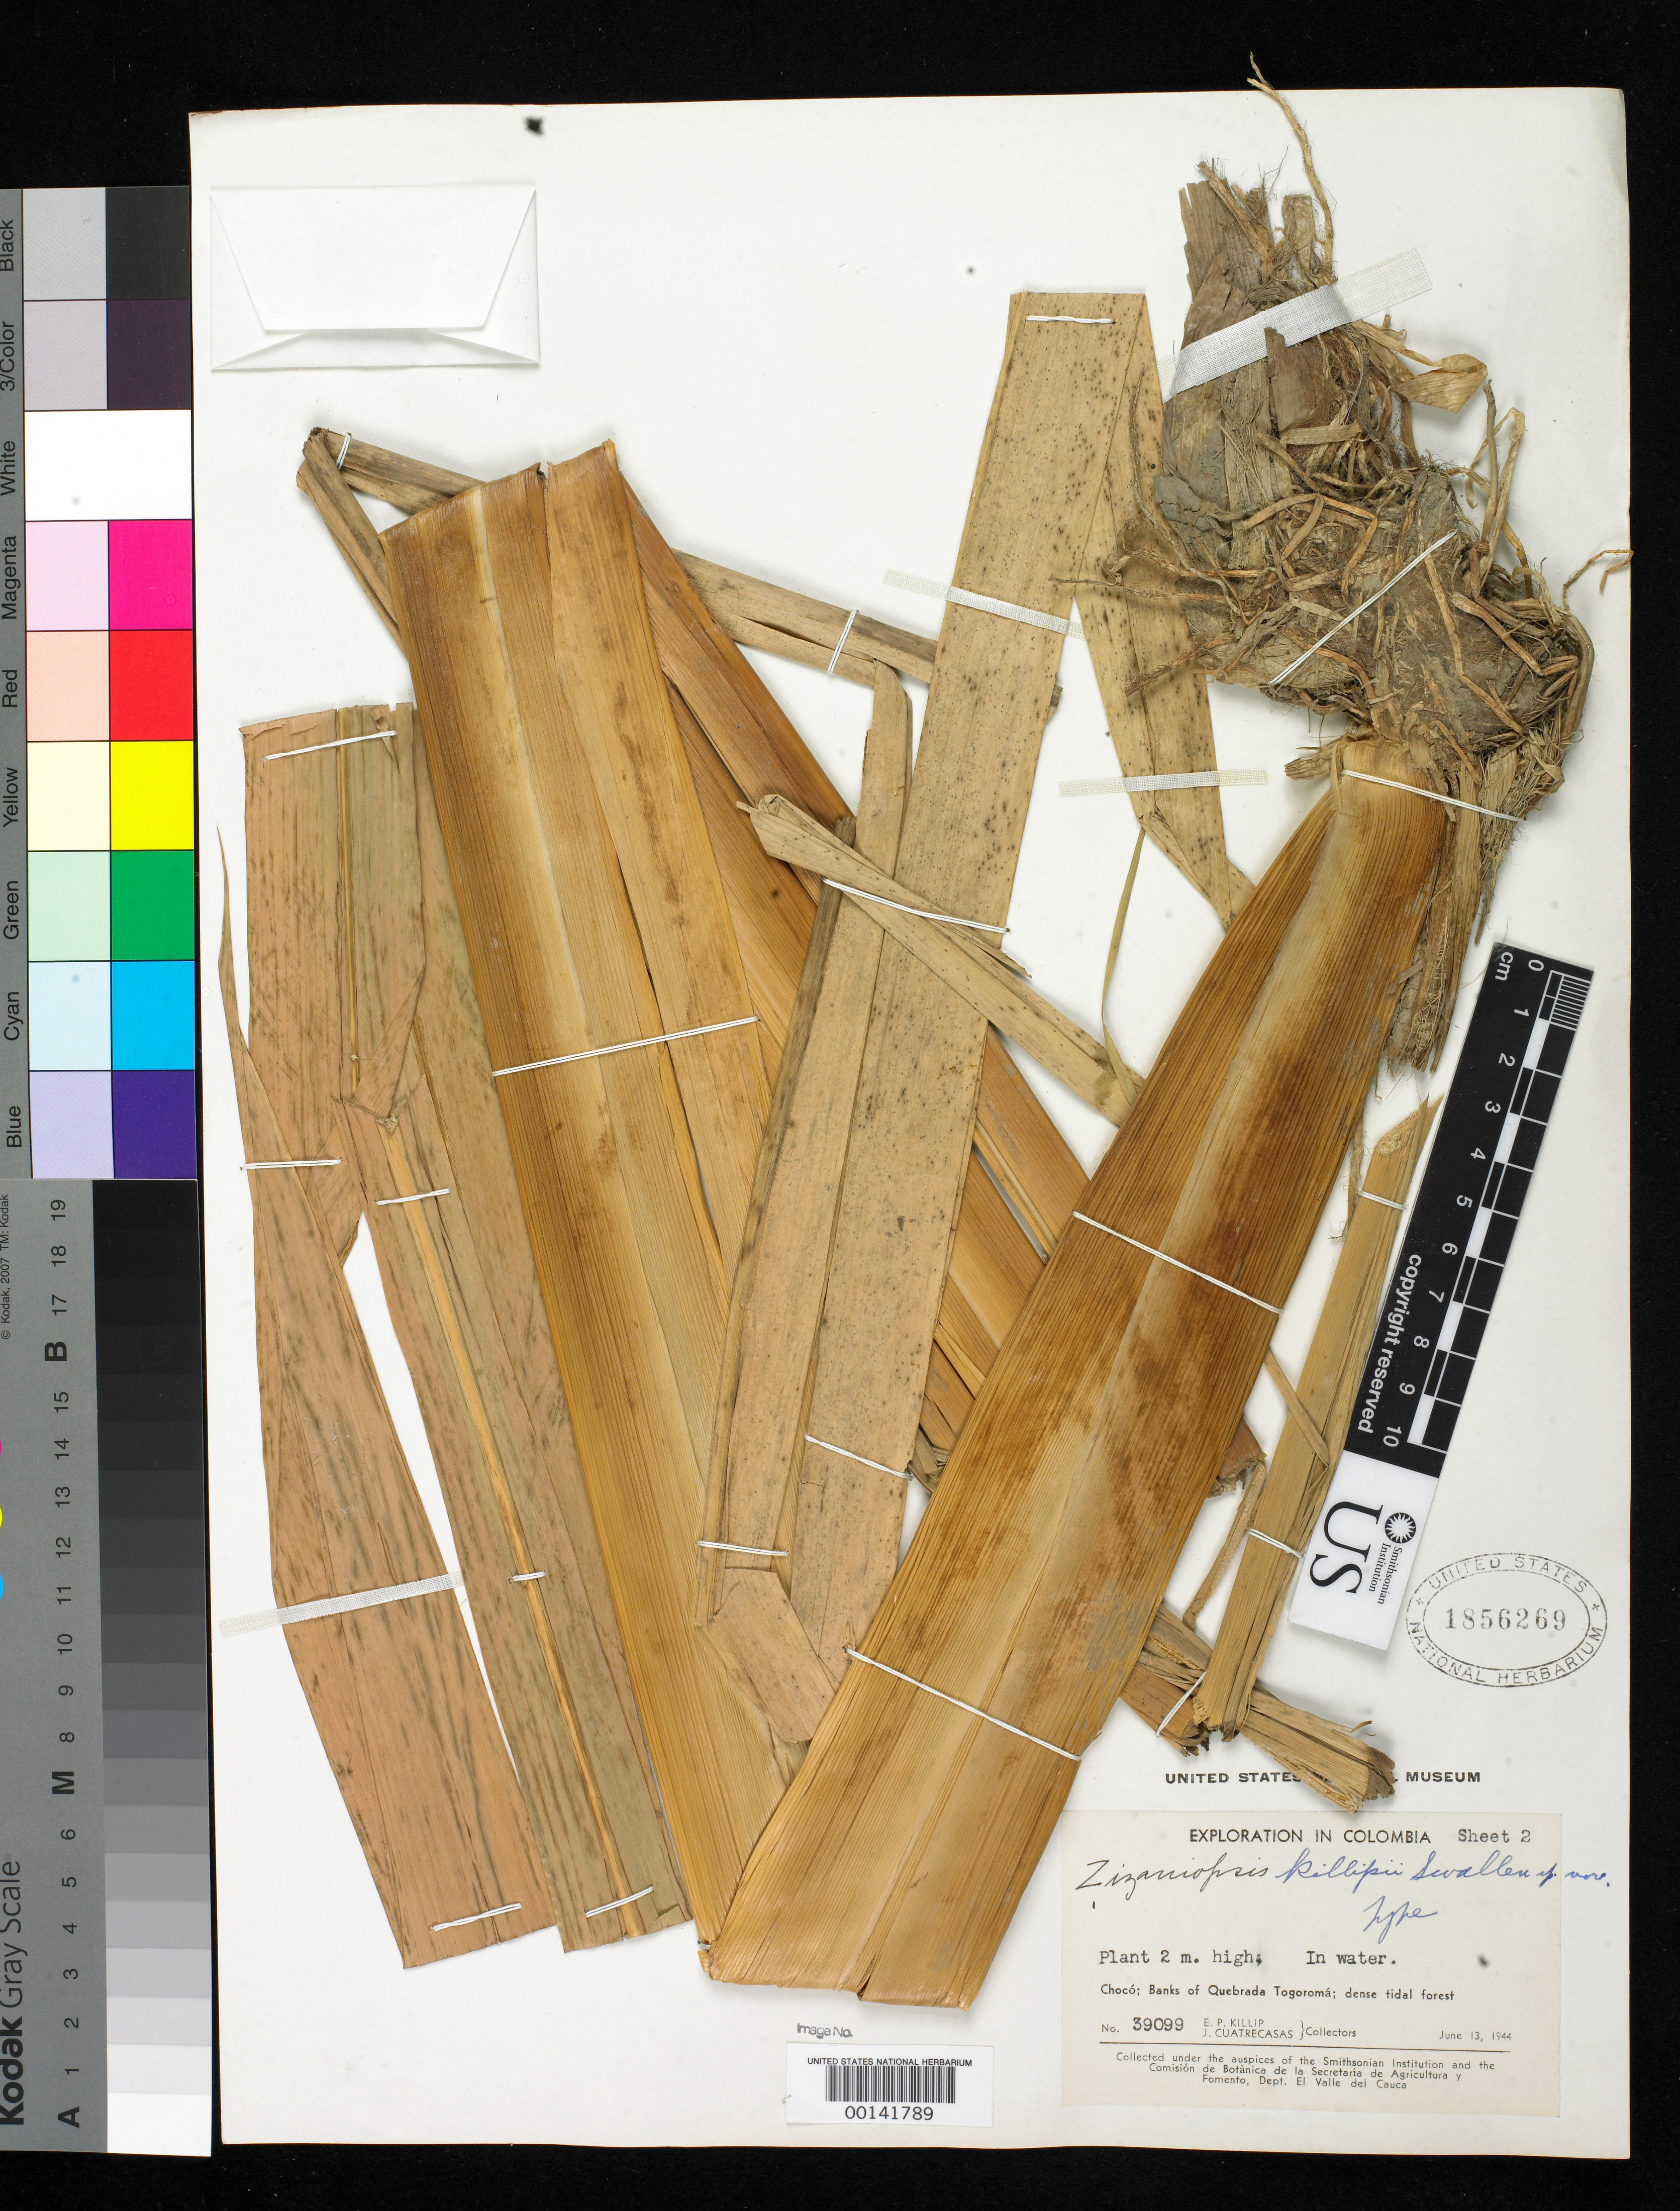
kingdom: Plantae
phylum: Tracheophyta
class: Liliopsida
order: Poales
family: Poaceae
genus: Zizaniopsis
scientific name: Zizaniopsis killipii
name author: Swallen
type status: Holotype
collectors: E. P. Killip & J. Cuatrecasas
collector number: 39099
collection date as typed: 13 Jan 1944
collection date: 1944-01-13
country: Colombia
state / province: Chocó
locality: Banks of Quebrada Togoroma.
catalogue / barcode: US 1856269